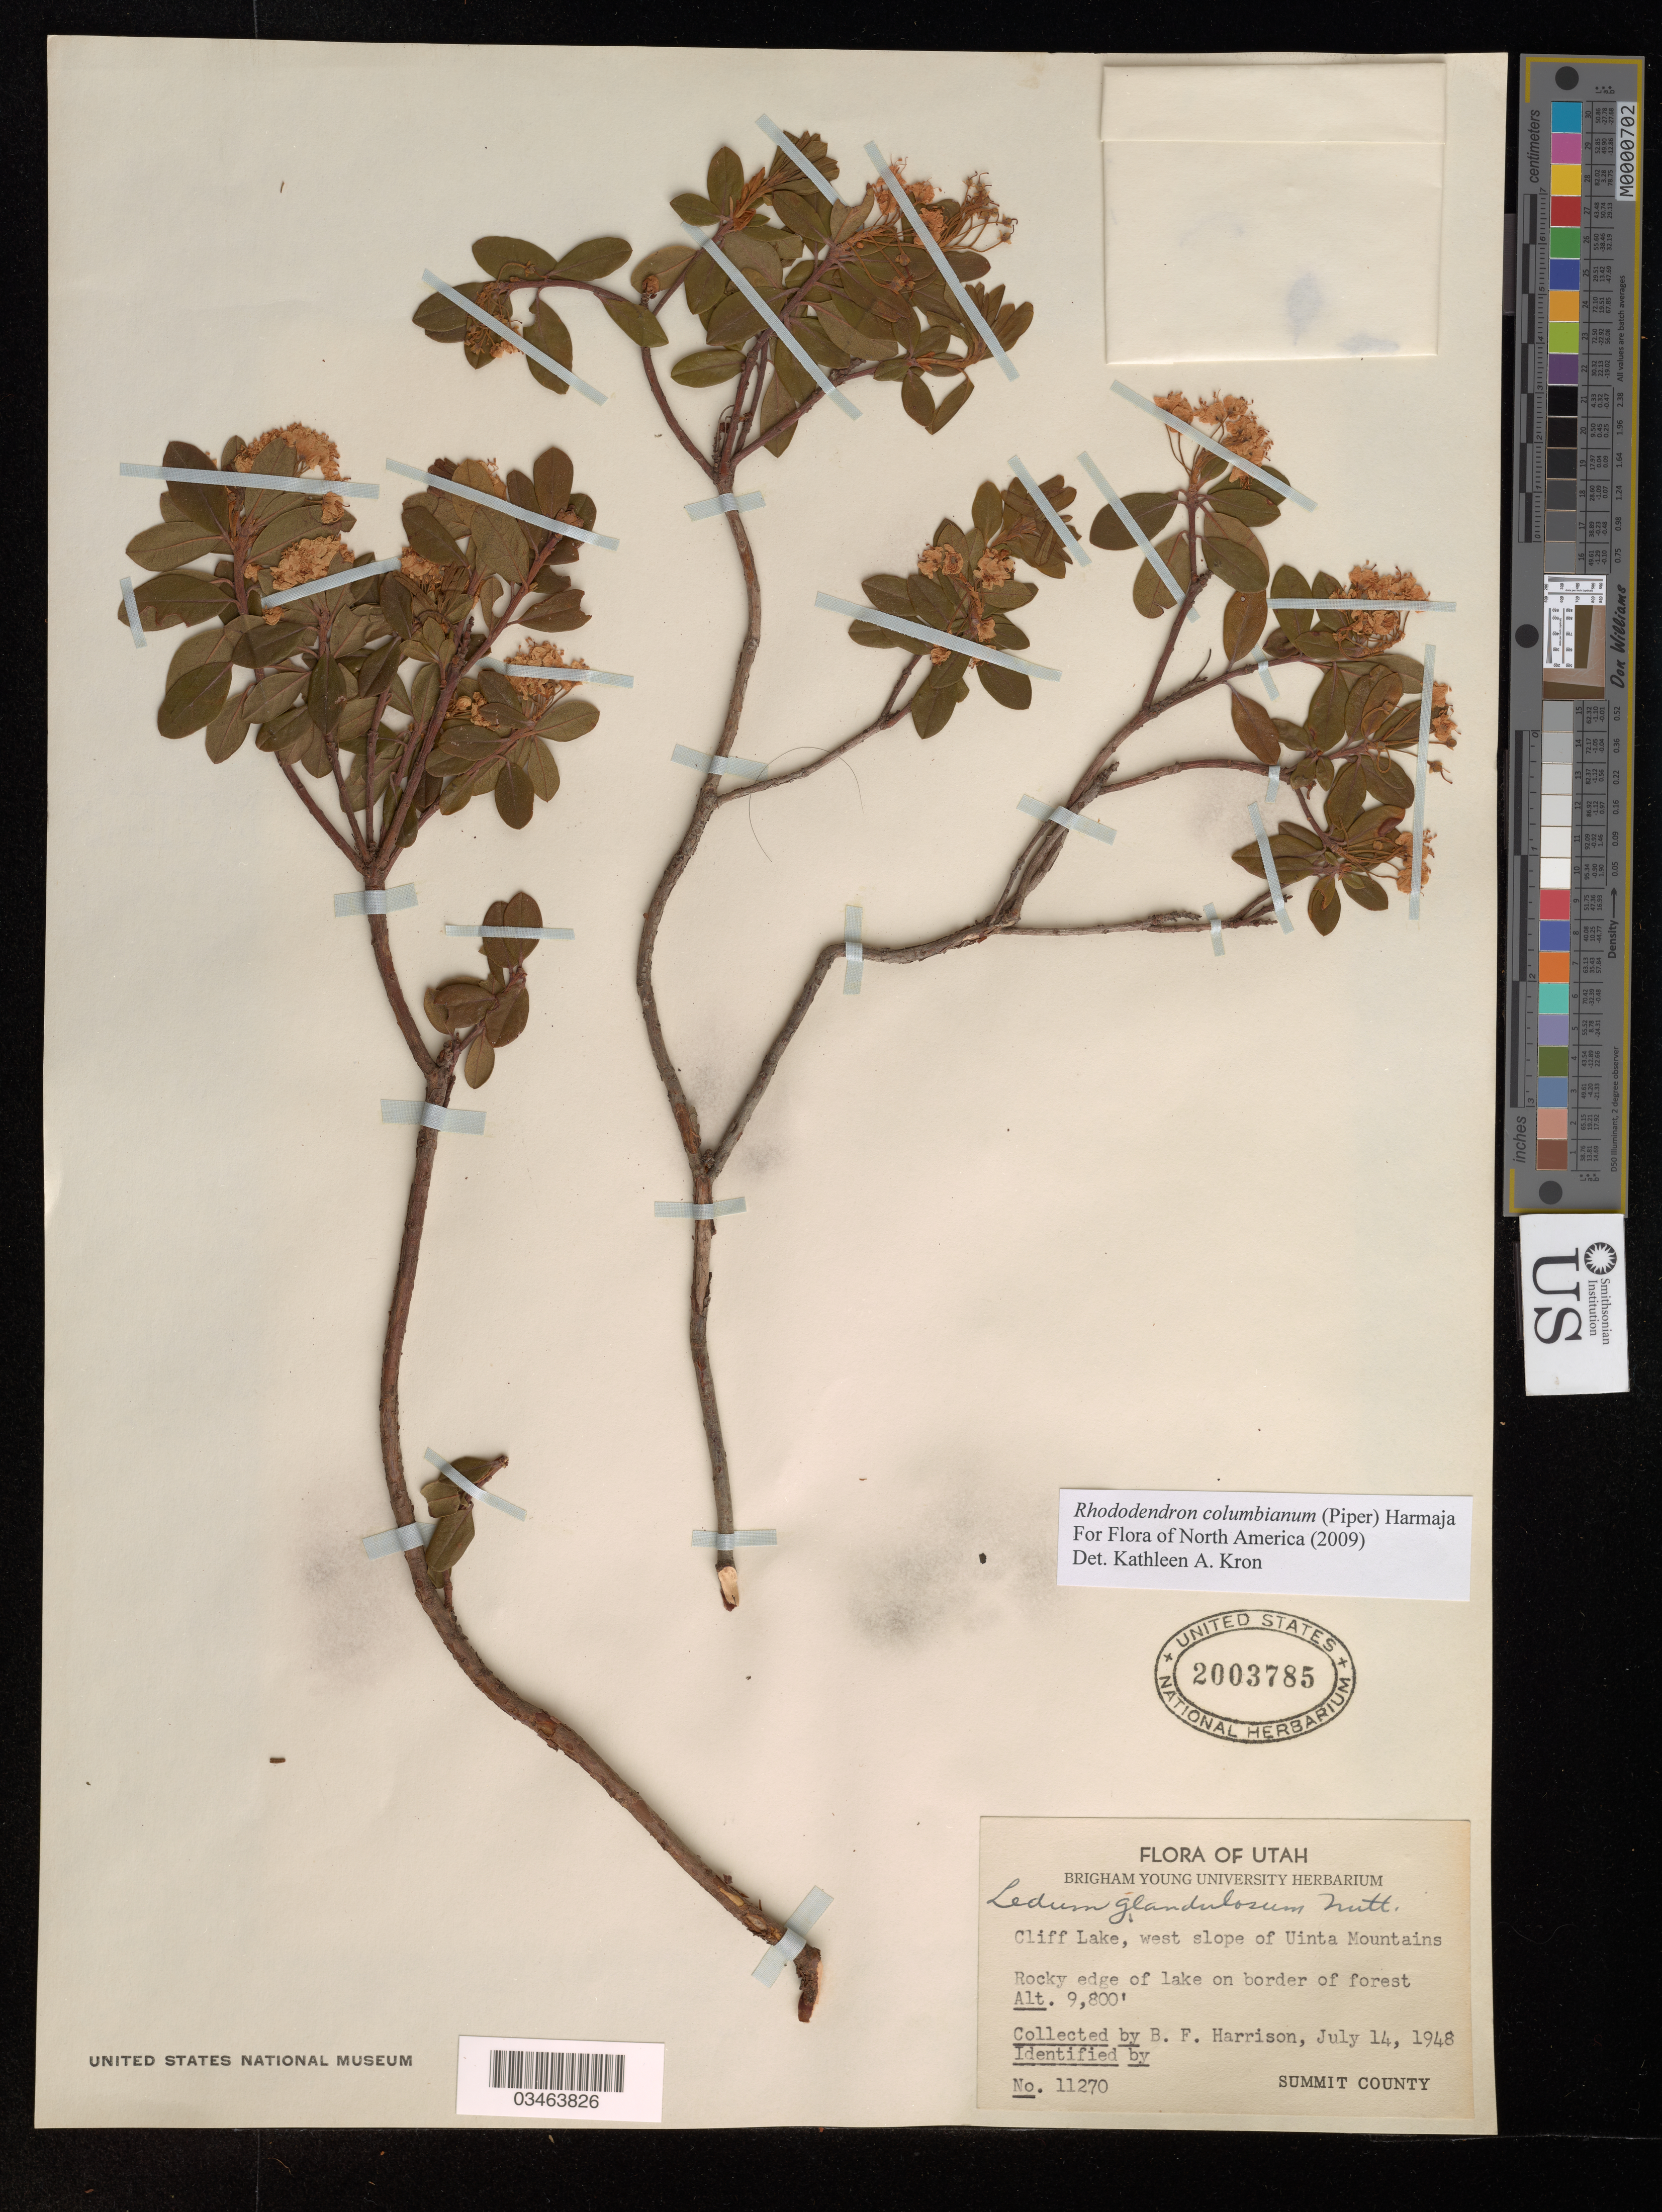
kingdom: Plantae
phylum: Tracheophyta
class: Magnoliopsida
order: Ericales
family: Ericaceae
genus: Rhododendron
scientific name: Rhododendron columbianum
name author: (Piper) Harmaja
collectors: B. F. Harrison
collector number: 11270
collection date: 1948-07-14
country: United States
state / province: Utah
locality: Cliff Lake, west slope of Uinta Mountains. Summit County.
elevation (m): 2987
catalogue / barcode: US 2003785